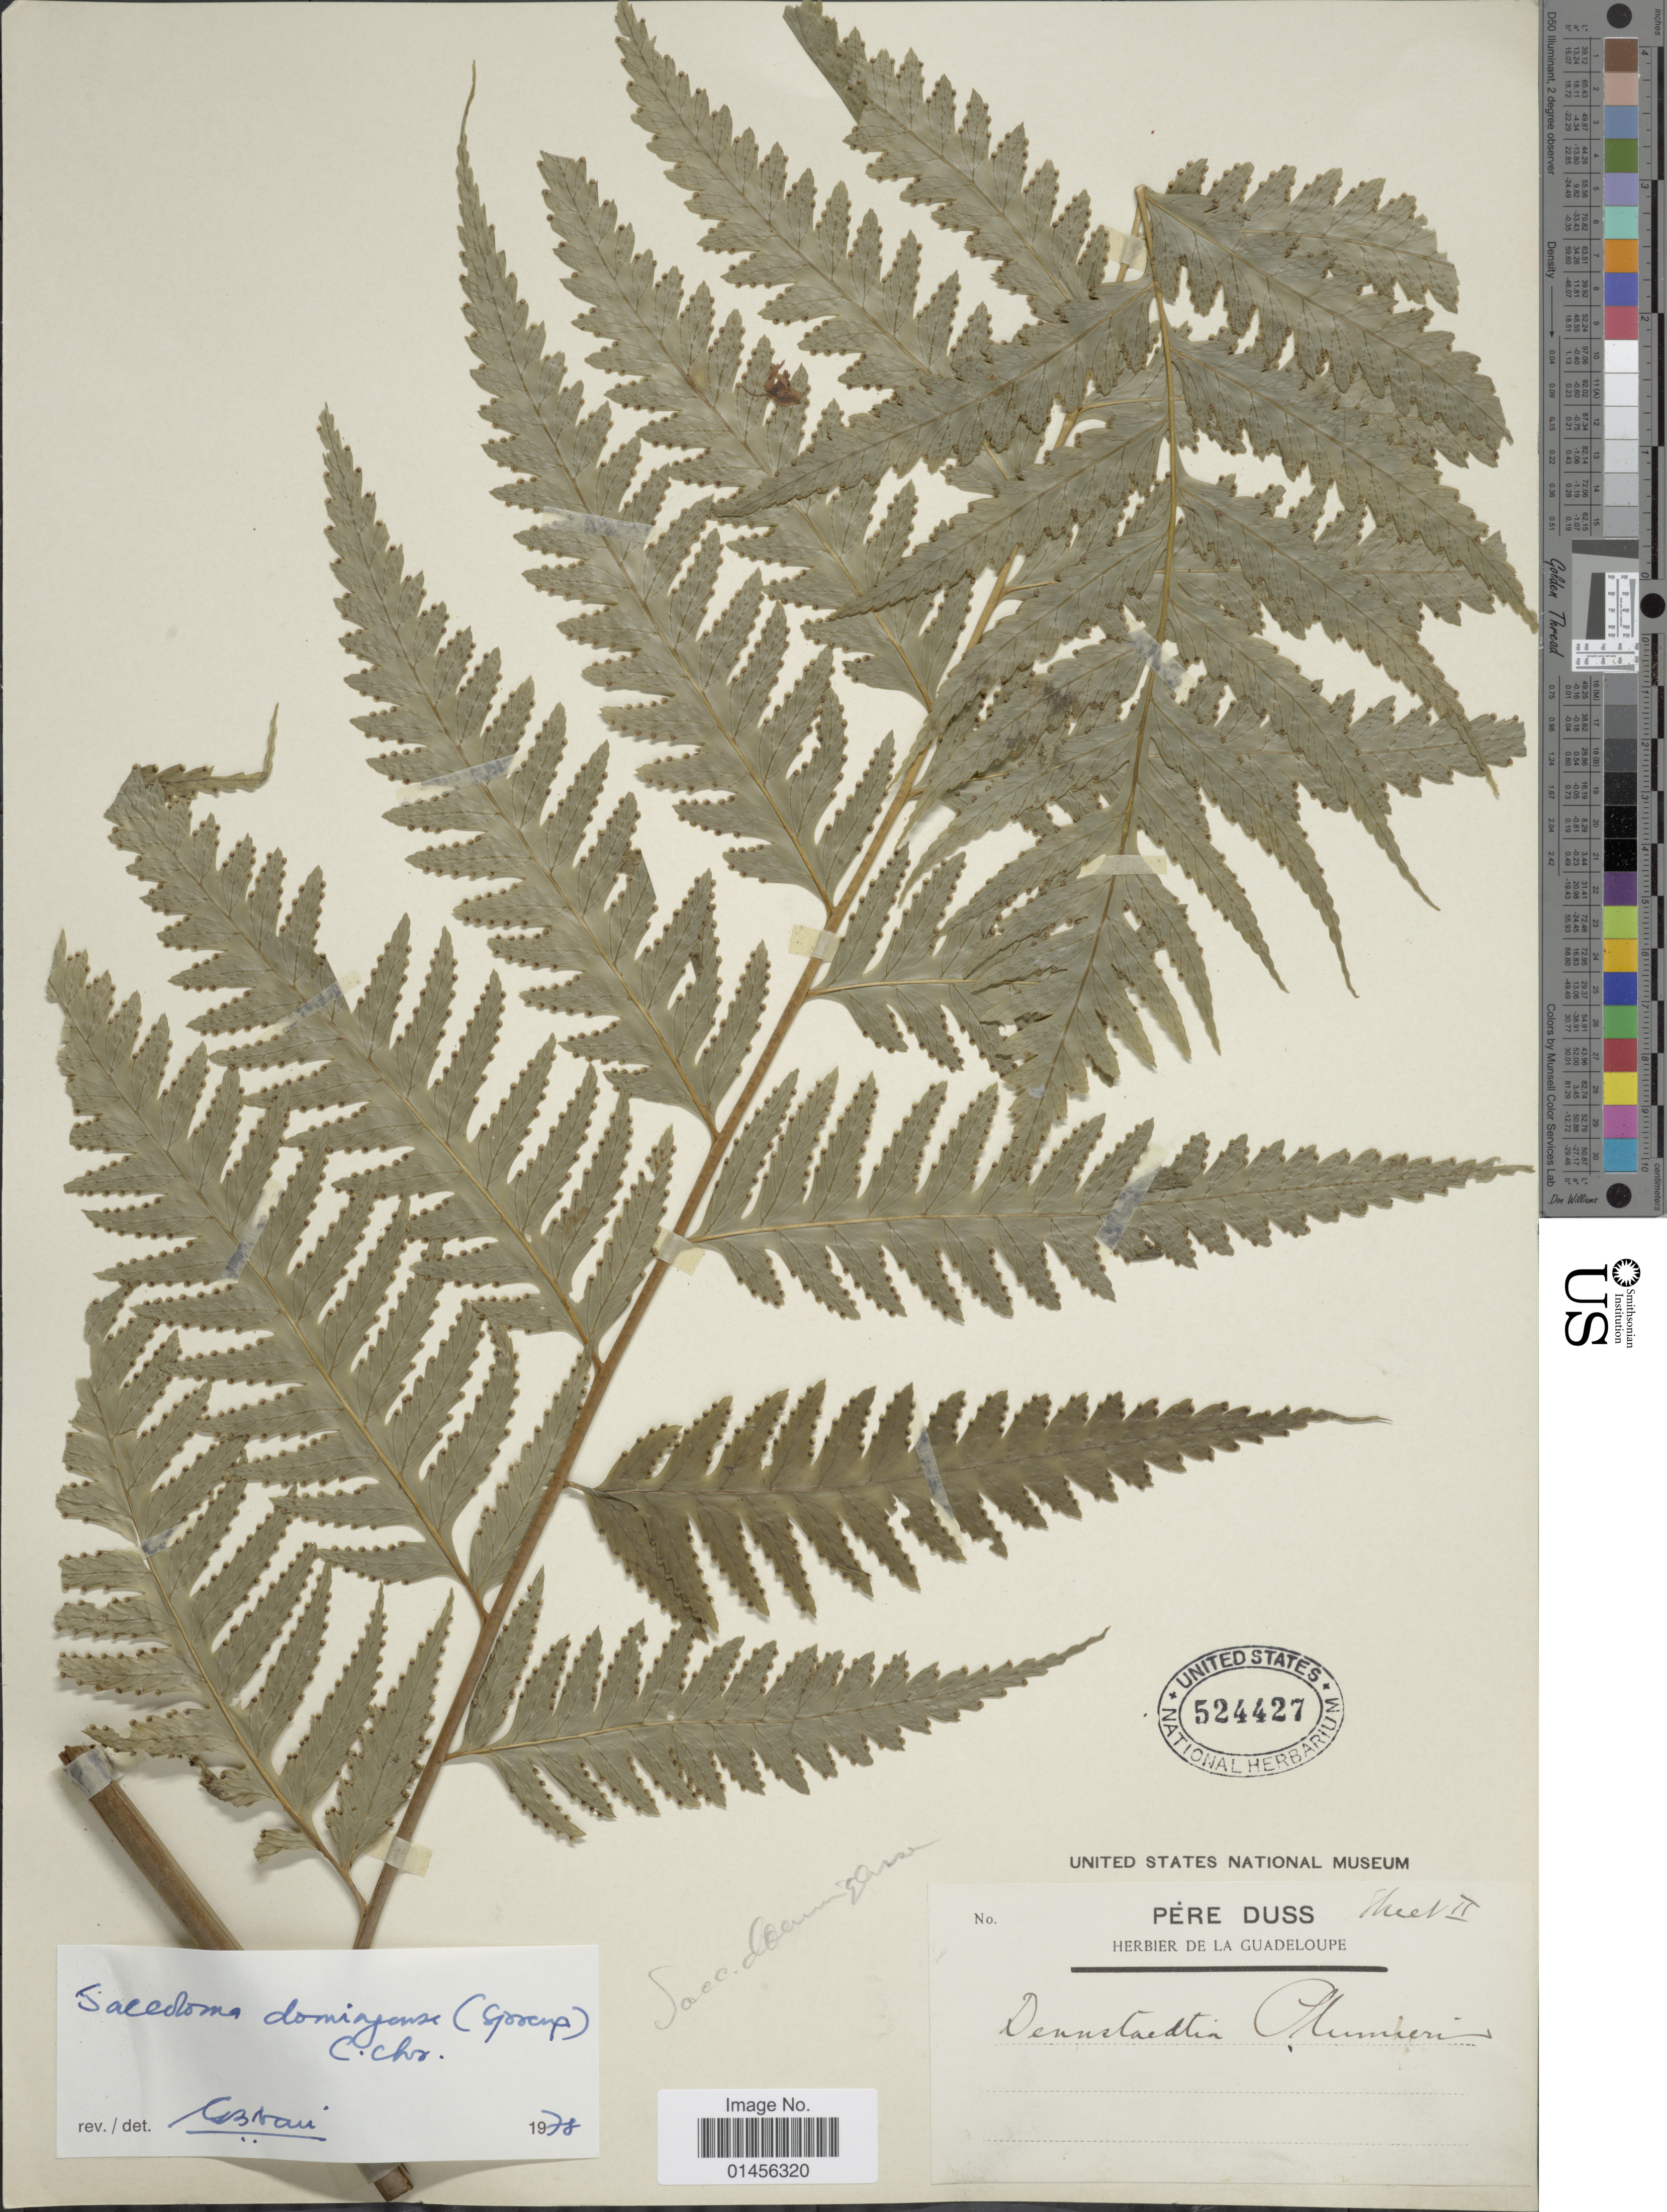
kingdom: Plantae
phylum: Tracheophyta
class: Polypodiopsida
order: Polypodiales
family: Saccolomataceae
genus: Saccoloma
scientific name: Saccoloma domingense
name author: (Spreng.) C. Chr.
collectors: Père Duss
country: Guadeloupe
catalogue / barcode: US 524427